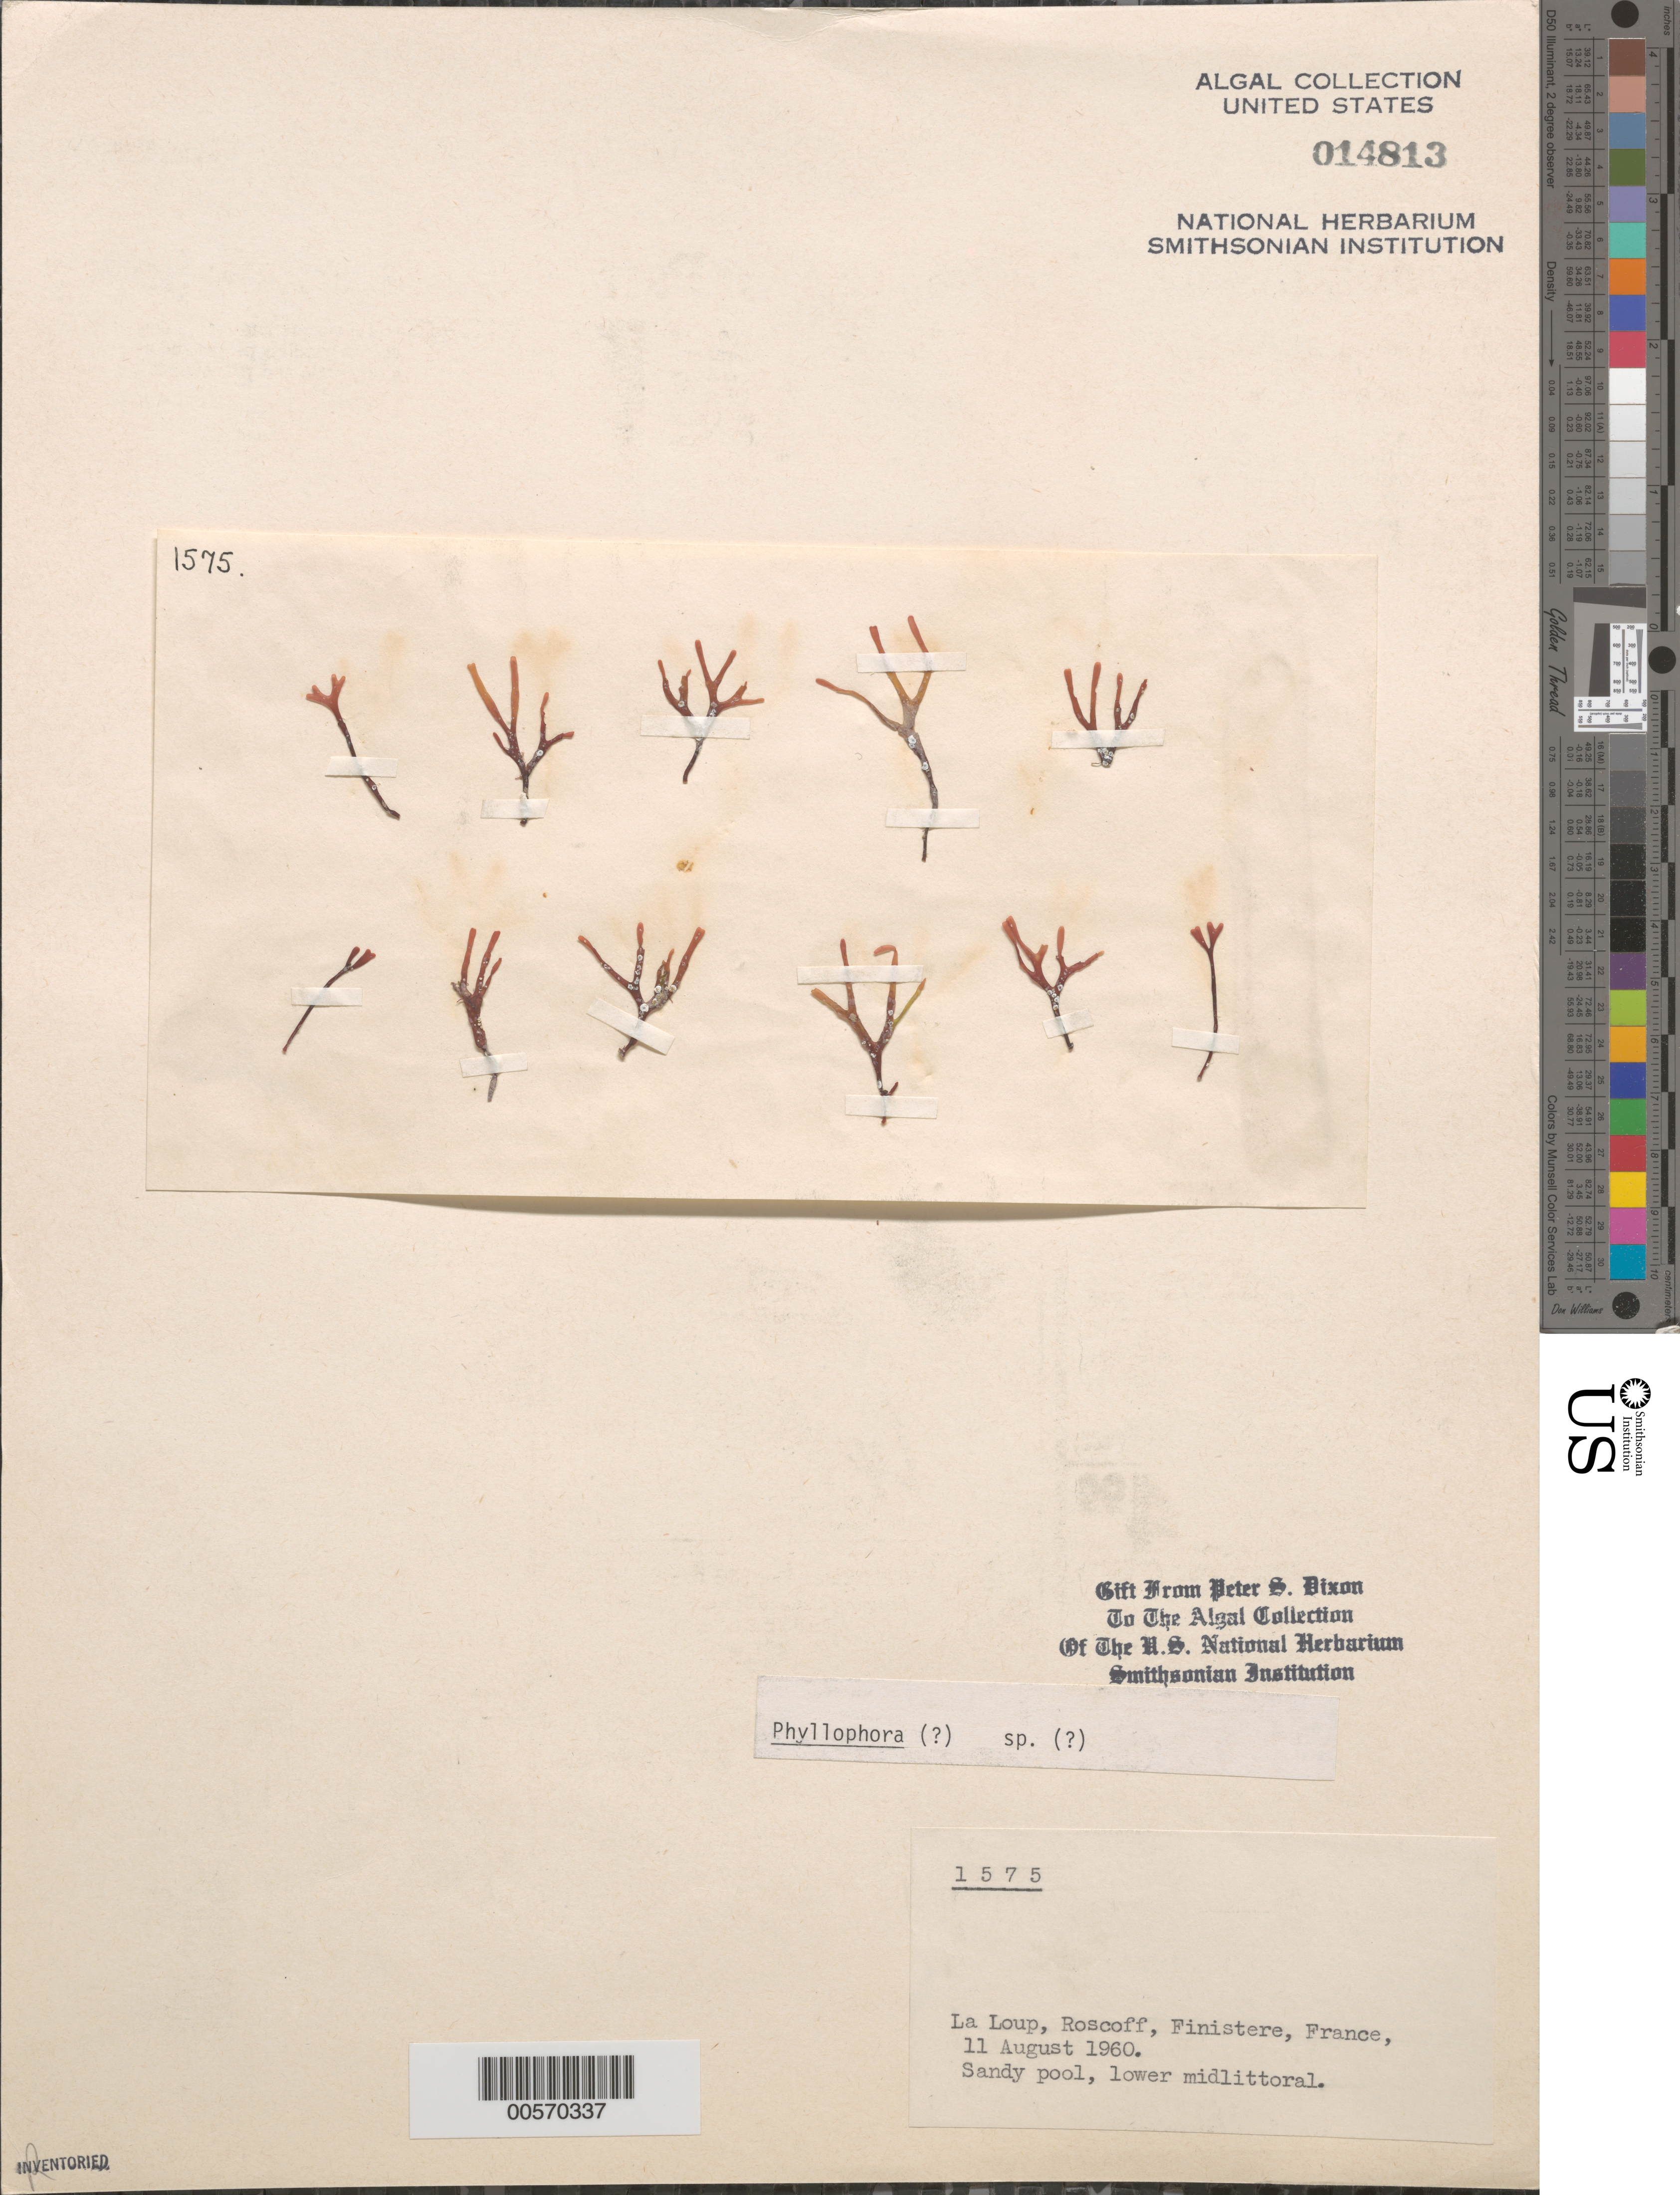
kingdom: Plantae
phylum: Rhodophyta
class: Florideophyceae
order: Gigartinales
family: Phyllophoraceae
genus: Phyllophora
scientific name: Phyllophora sp.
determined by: Dixon, P. S.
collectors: P. S. Dixon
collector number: PSD 1575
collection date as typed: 11 Aug 1960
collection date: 1960-08-11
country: France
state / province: Bretagne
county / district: Finistère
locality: La Loup, Roscoff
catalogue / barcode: US 14813